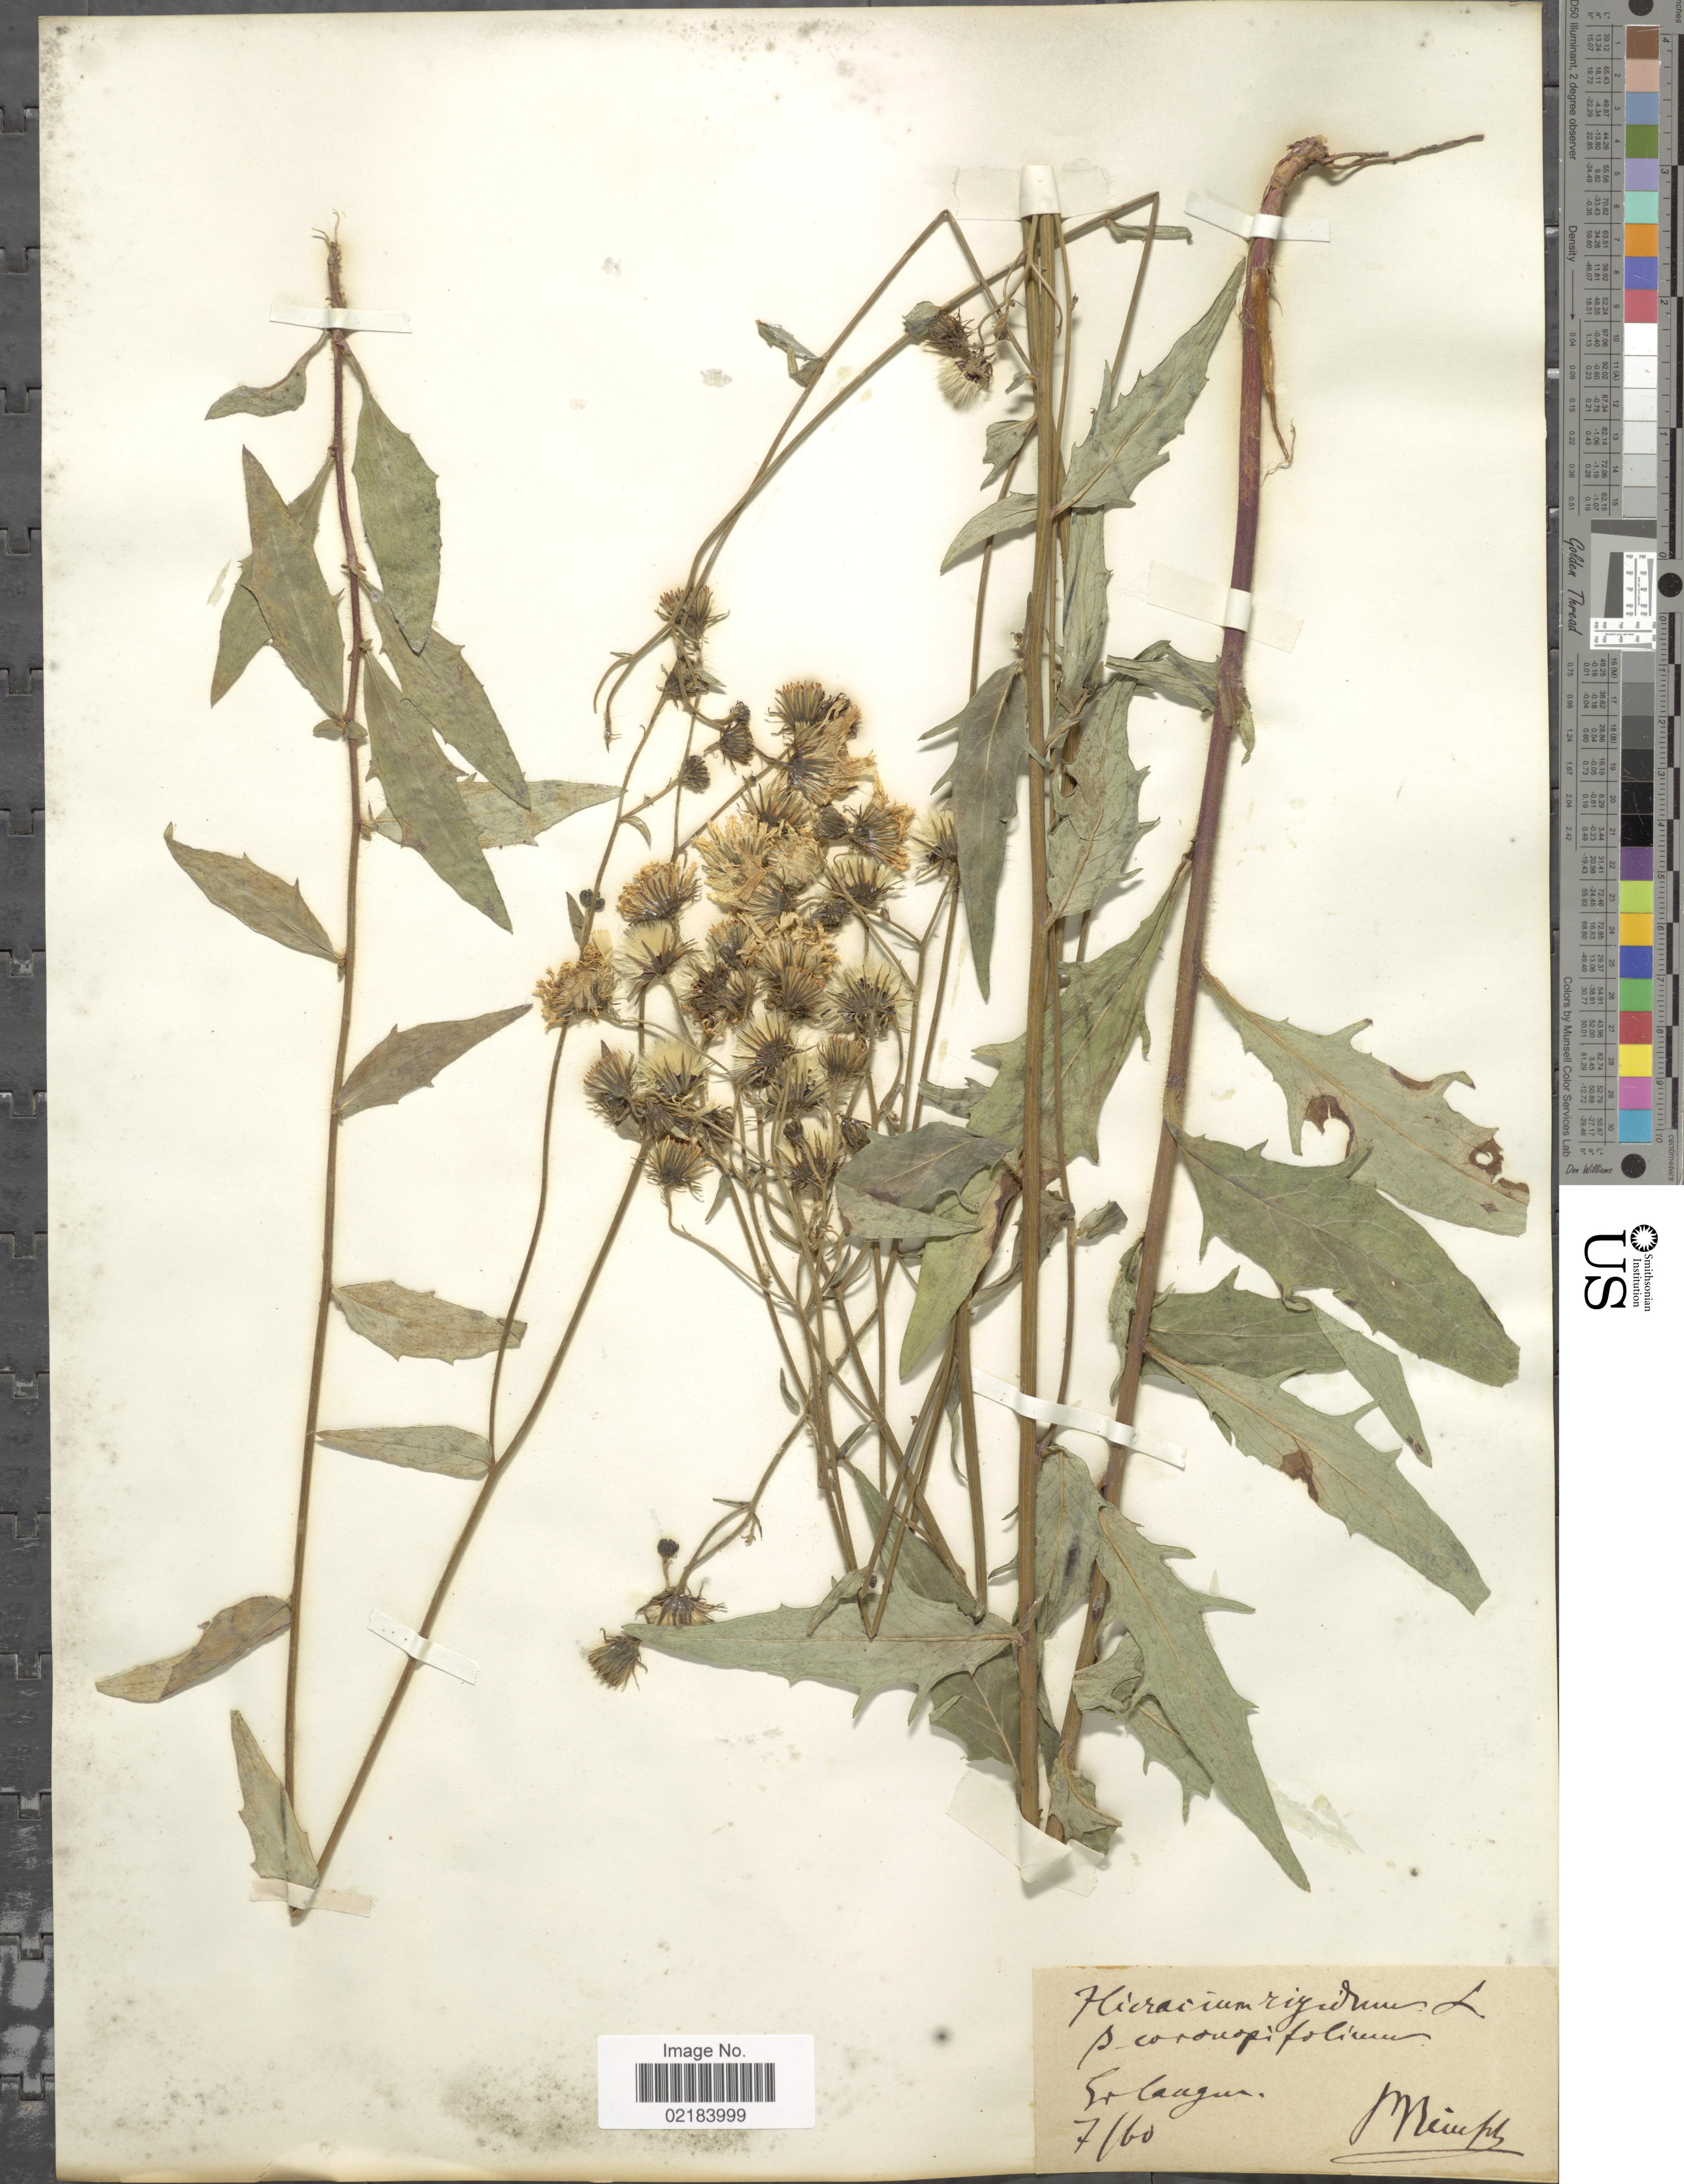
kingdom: Plantae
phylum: Tracheophyta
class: Magnoliopsida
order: Asterales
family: Asteraceae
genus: Hieracium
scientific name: Hieracium rigidum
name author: Hartm.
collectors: M. Reinph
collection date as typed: Transcribed d/m/y: /7/60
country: Germany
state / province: Bayern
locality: Solangen [interpreted]